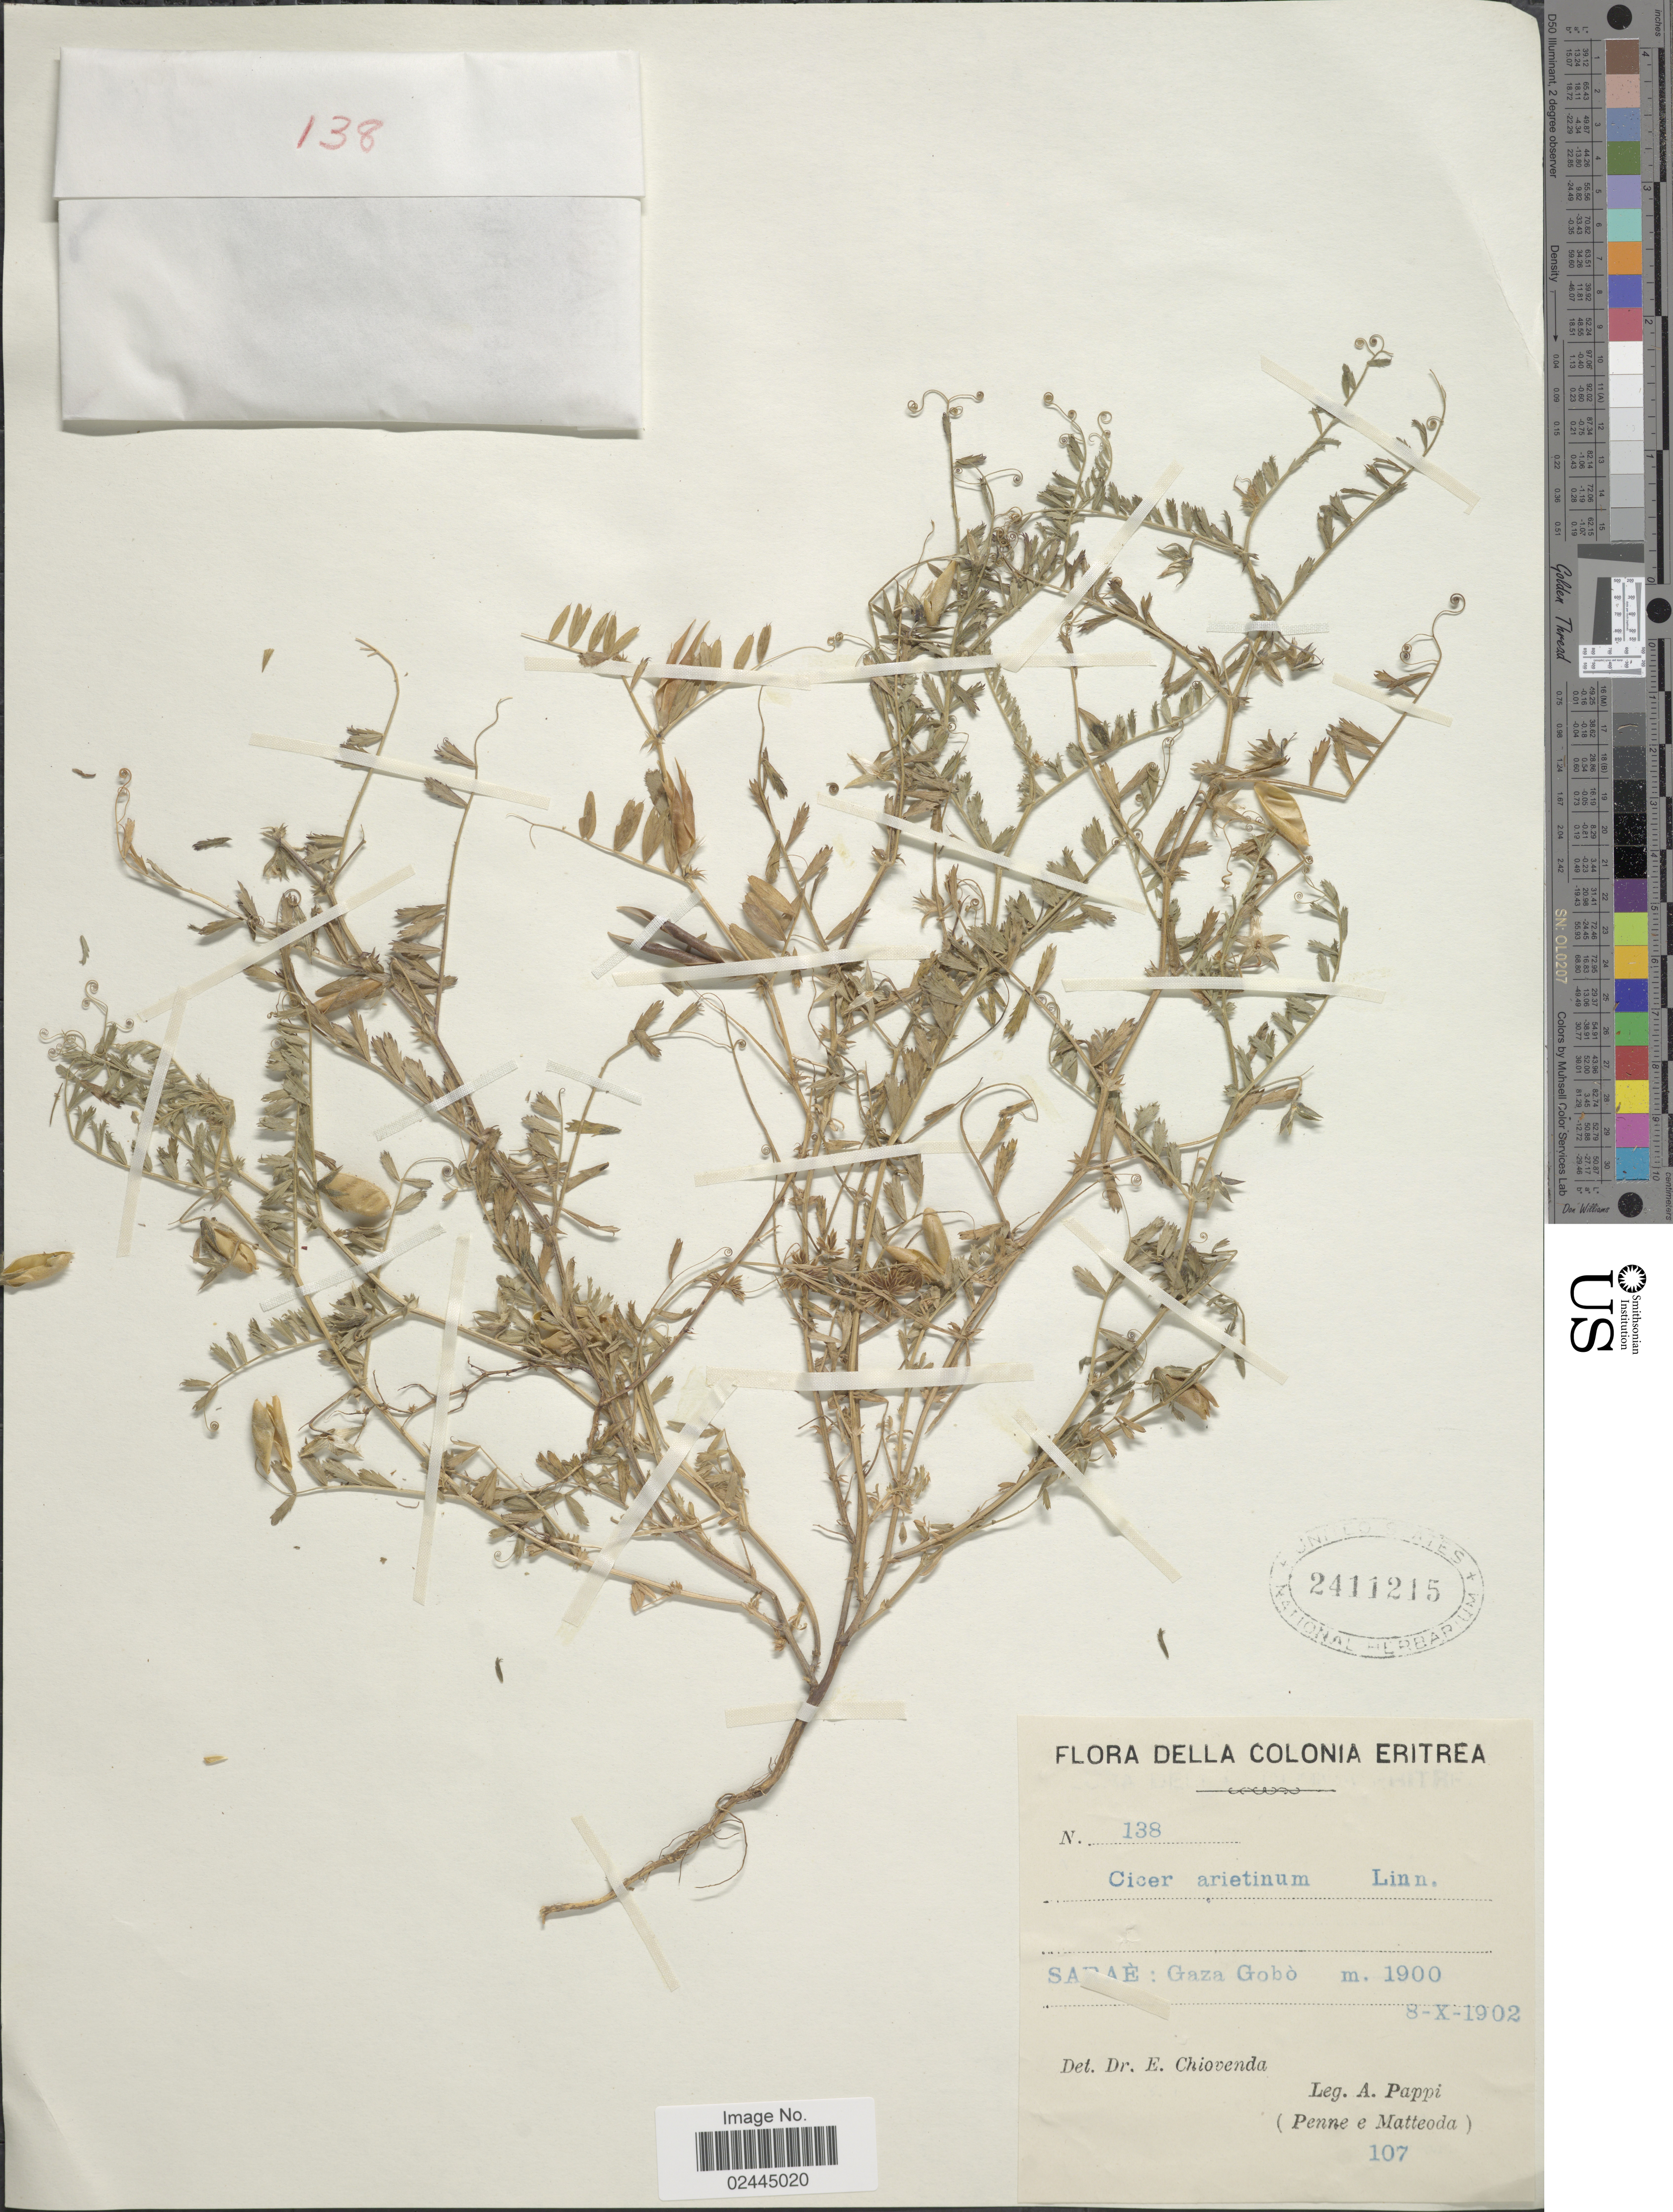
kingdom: Plantae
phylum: Tracheophyta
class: Magnoliopsida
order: Fabales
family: Fabaceae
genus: Cicer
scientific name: Cicer arietinum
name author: L.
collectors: A. Pappi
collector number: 138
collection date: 1902-10-08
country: Eritrea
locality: Colonia Eritrea, Sa [illegible text]ae: gaza Gobo.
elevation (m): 1900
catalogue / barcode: US 2411215